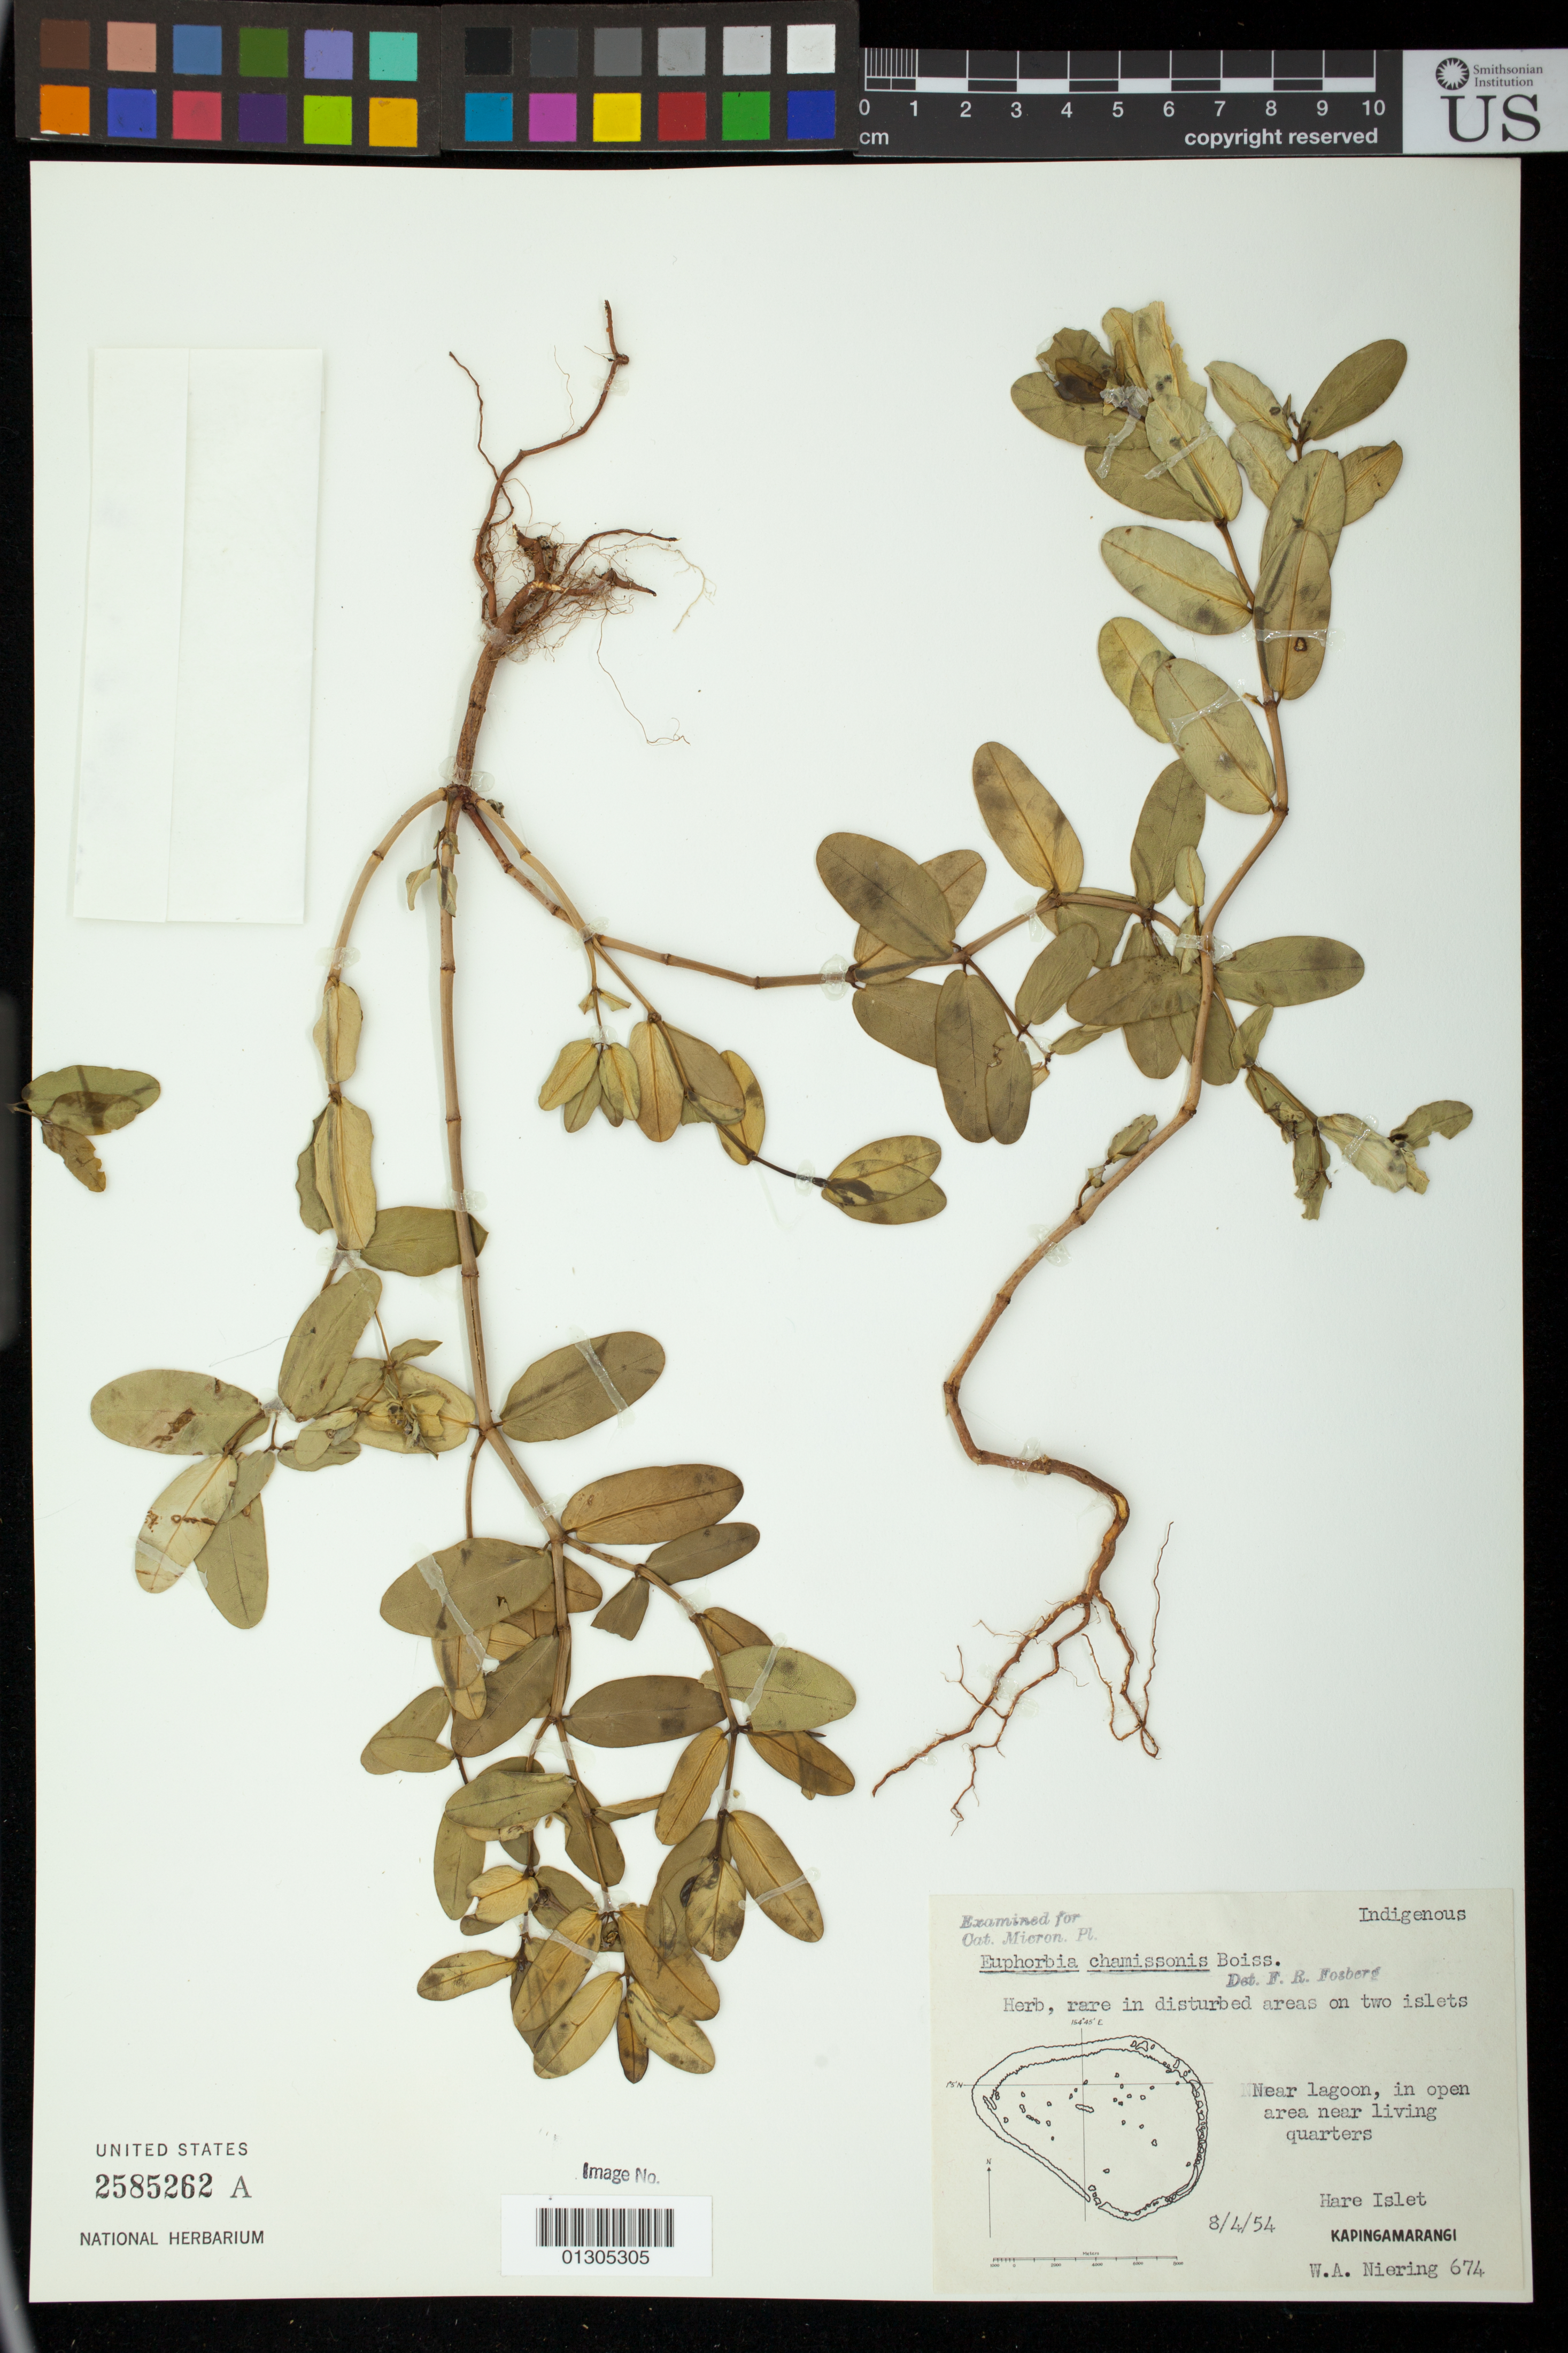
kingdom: Plantae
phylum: Tracheophyta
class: Magnoliopsida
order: Malpighiales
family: Euphorbiaceae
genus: Euphorbia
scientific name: Euphorbia chamissonis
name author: (Klotzsch ex Klotzsch & Garcke) Boiss.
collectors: W. Niering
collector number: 674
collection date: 1954-04-08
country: Canada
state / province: Newfoundland and Labrador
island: Hare Island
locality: Near lagoon, in open area near living quarters. Hare Islet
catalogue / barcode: US 2585262A